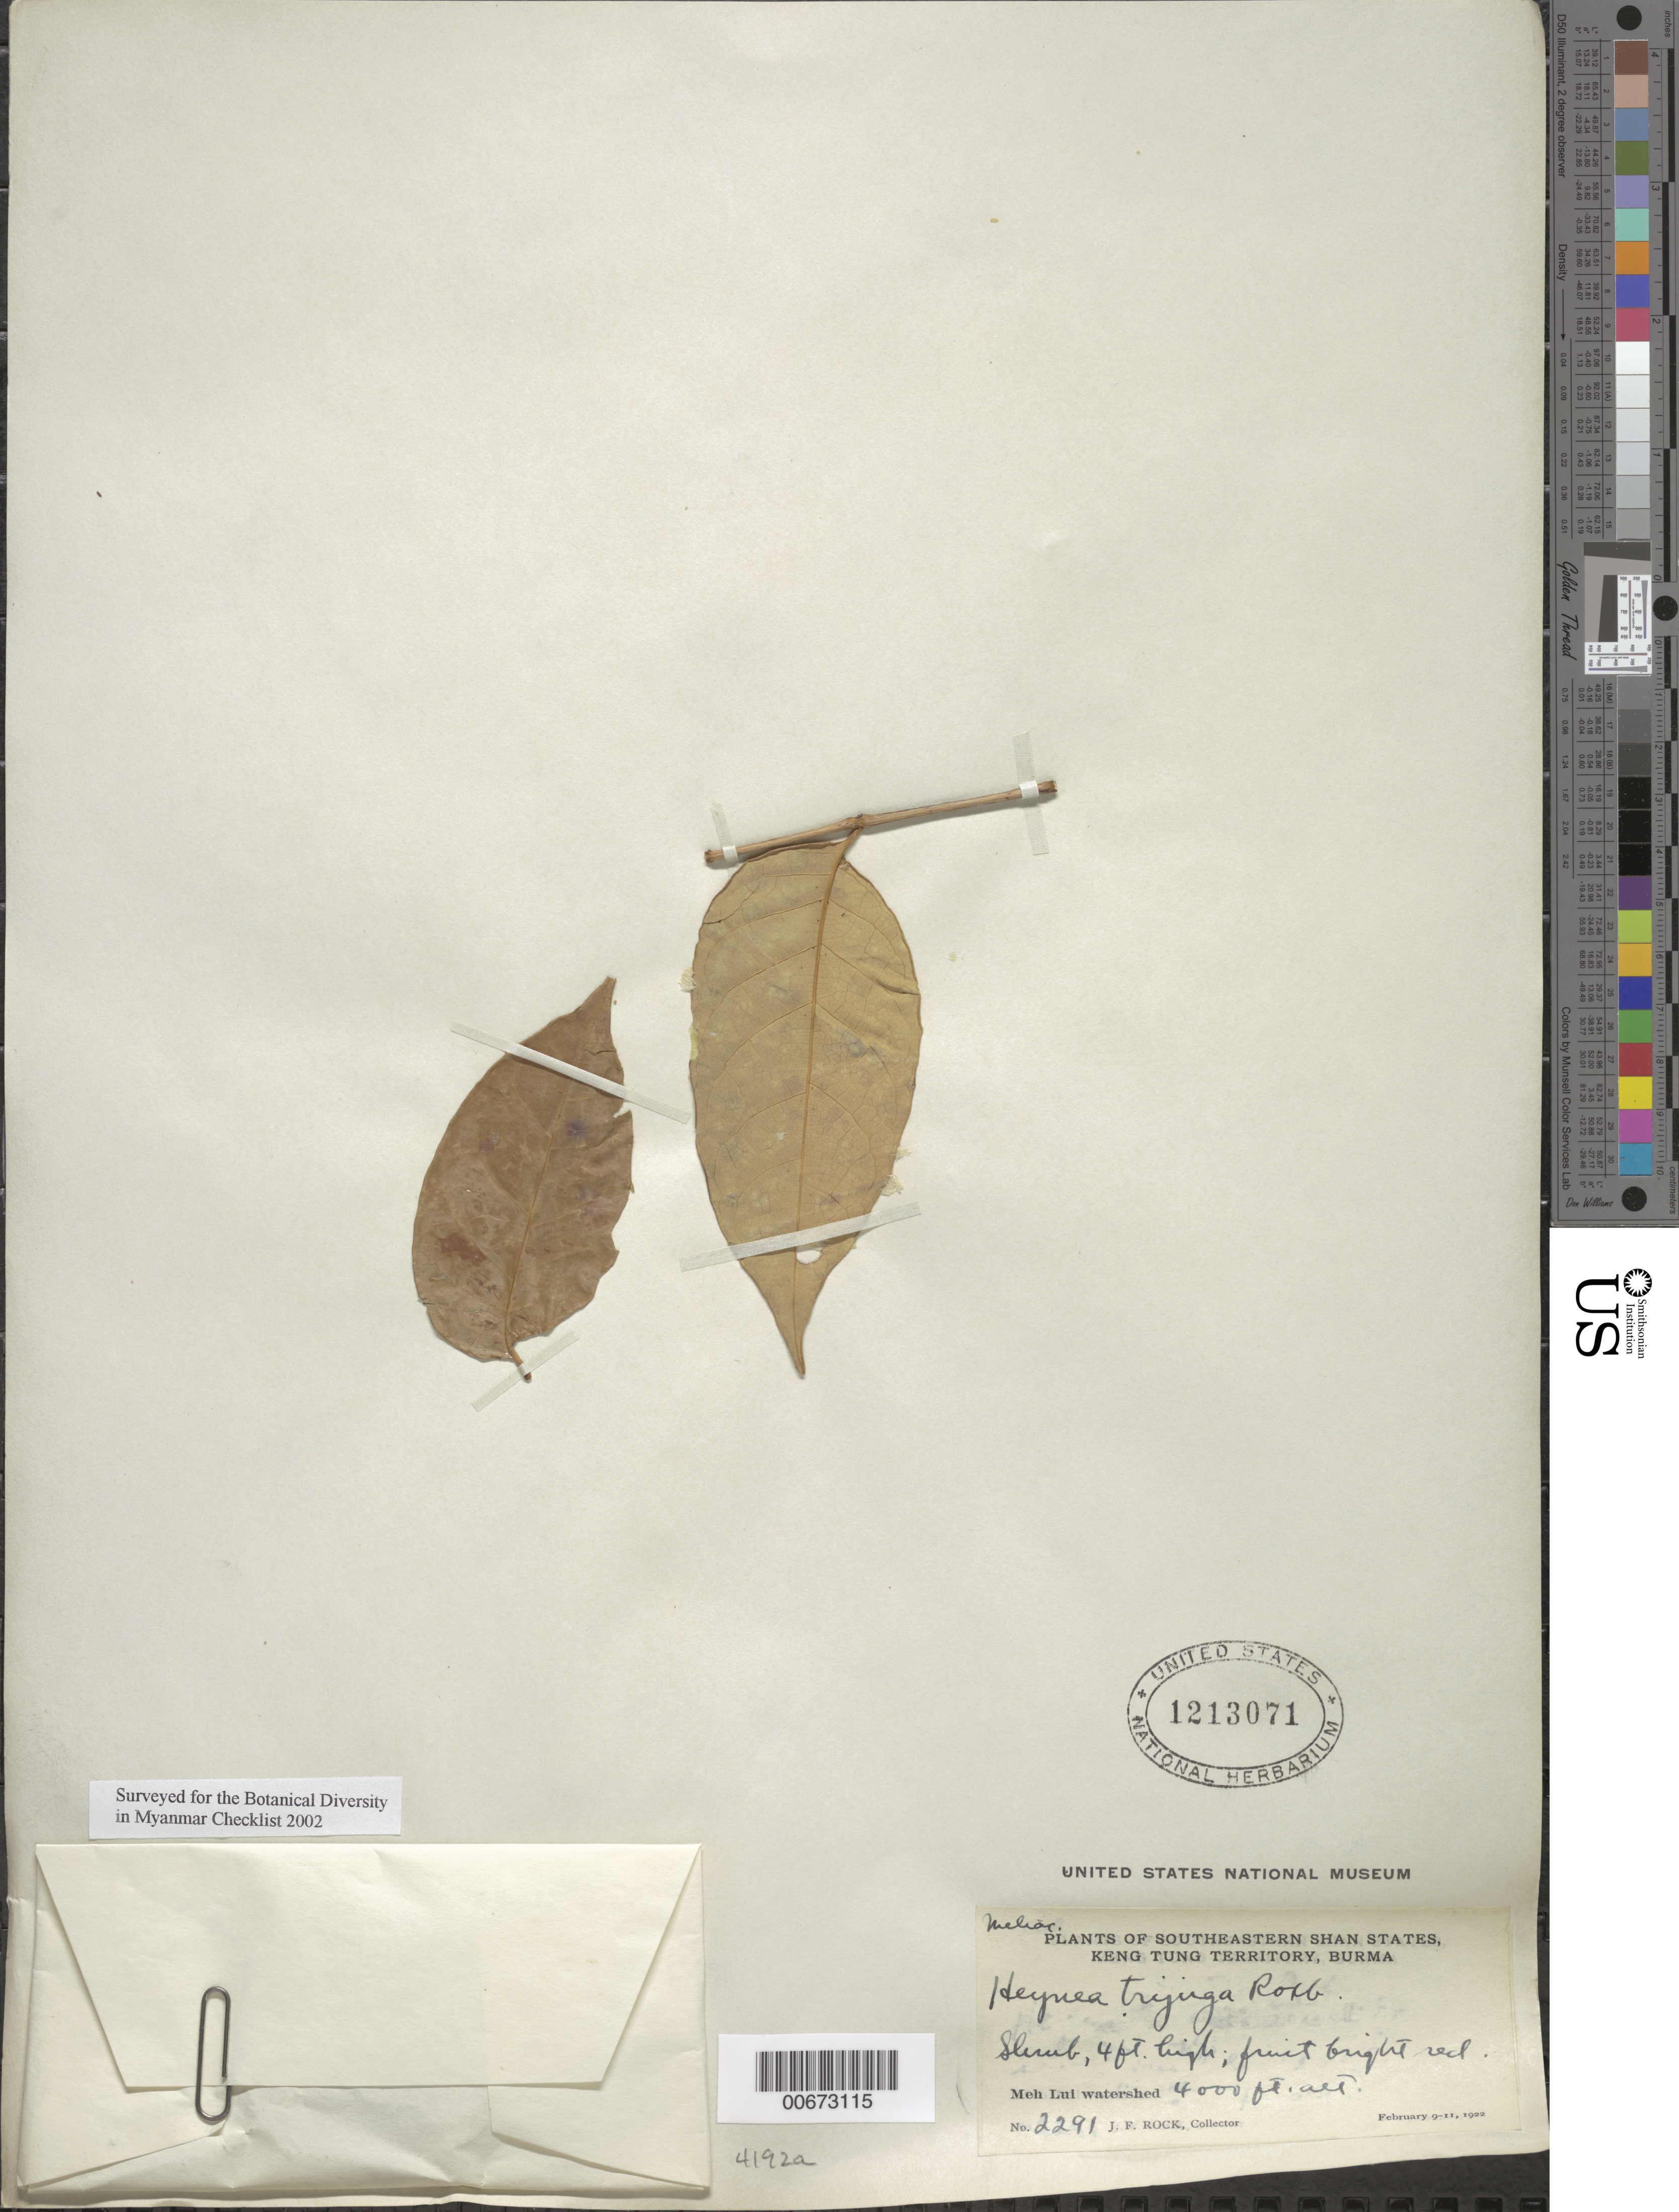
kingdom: Plantae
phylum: Tracheophyta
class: Magnoliopsida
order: Sapindales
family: Meliaceae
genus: Heynea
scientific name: Heynea trijuga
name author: Roxb.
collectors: J. F. Rock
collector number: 2291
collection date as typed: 09 Feb 1922 to -- Feb 1922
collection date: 1922-02-09/1922-02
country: Myanmar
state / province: Shan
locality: Keng Tung Territory, Meh Lui watershed.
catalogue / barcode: US 1213071